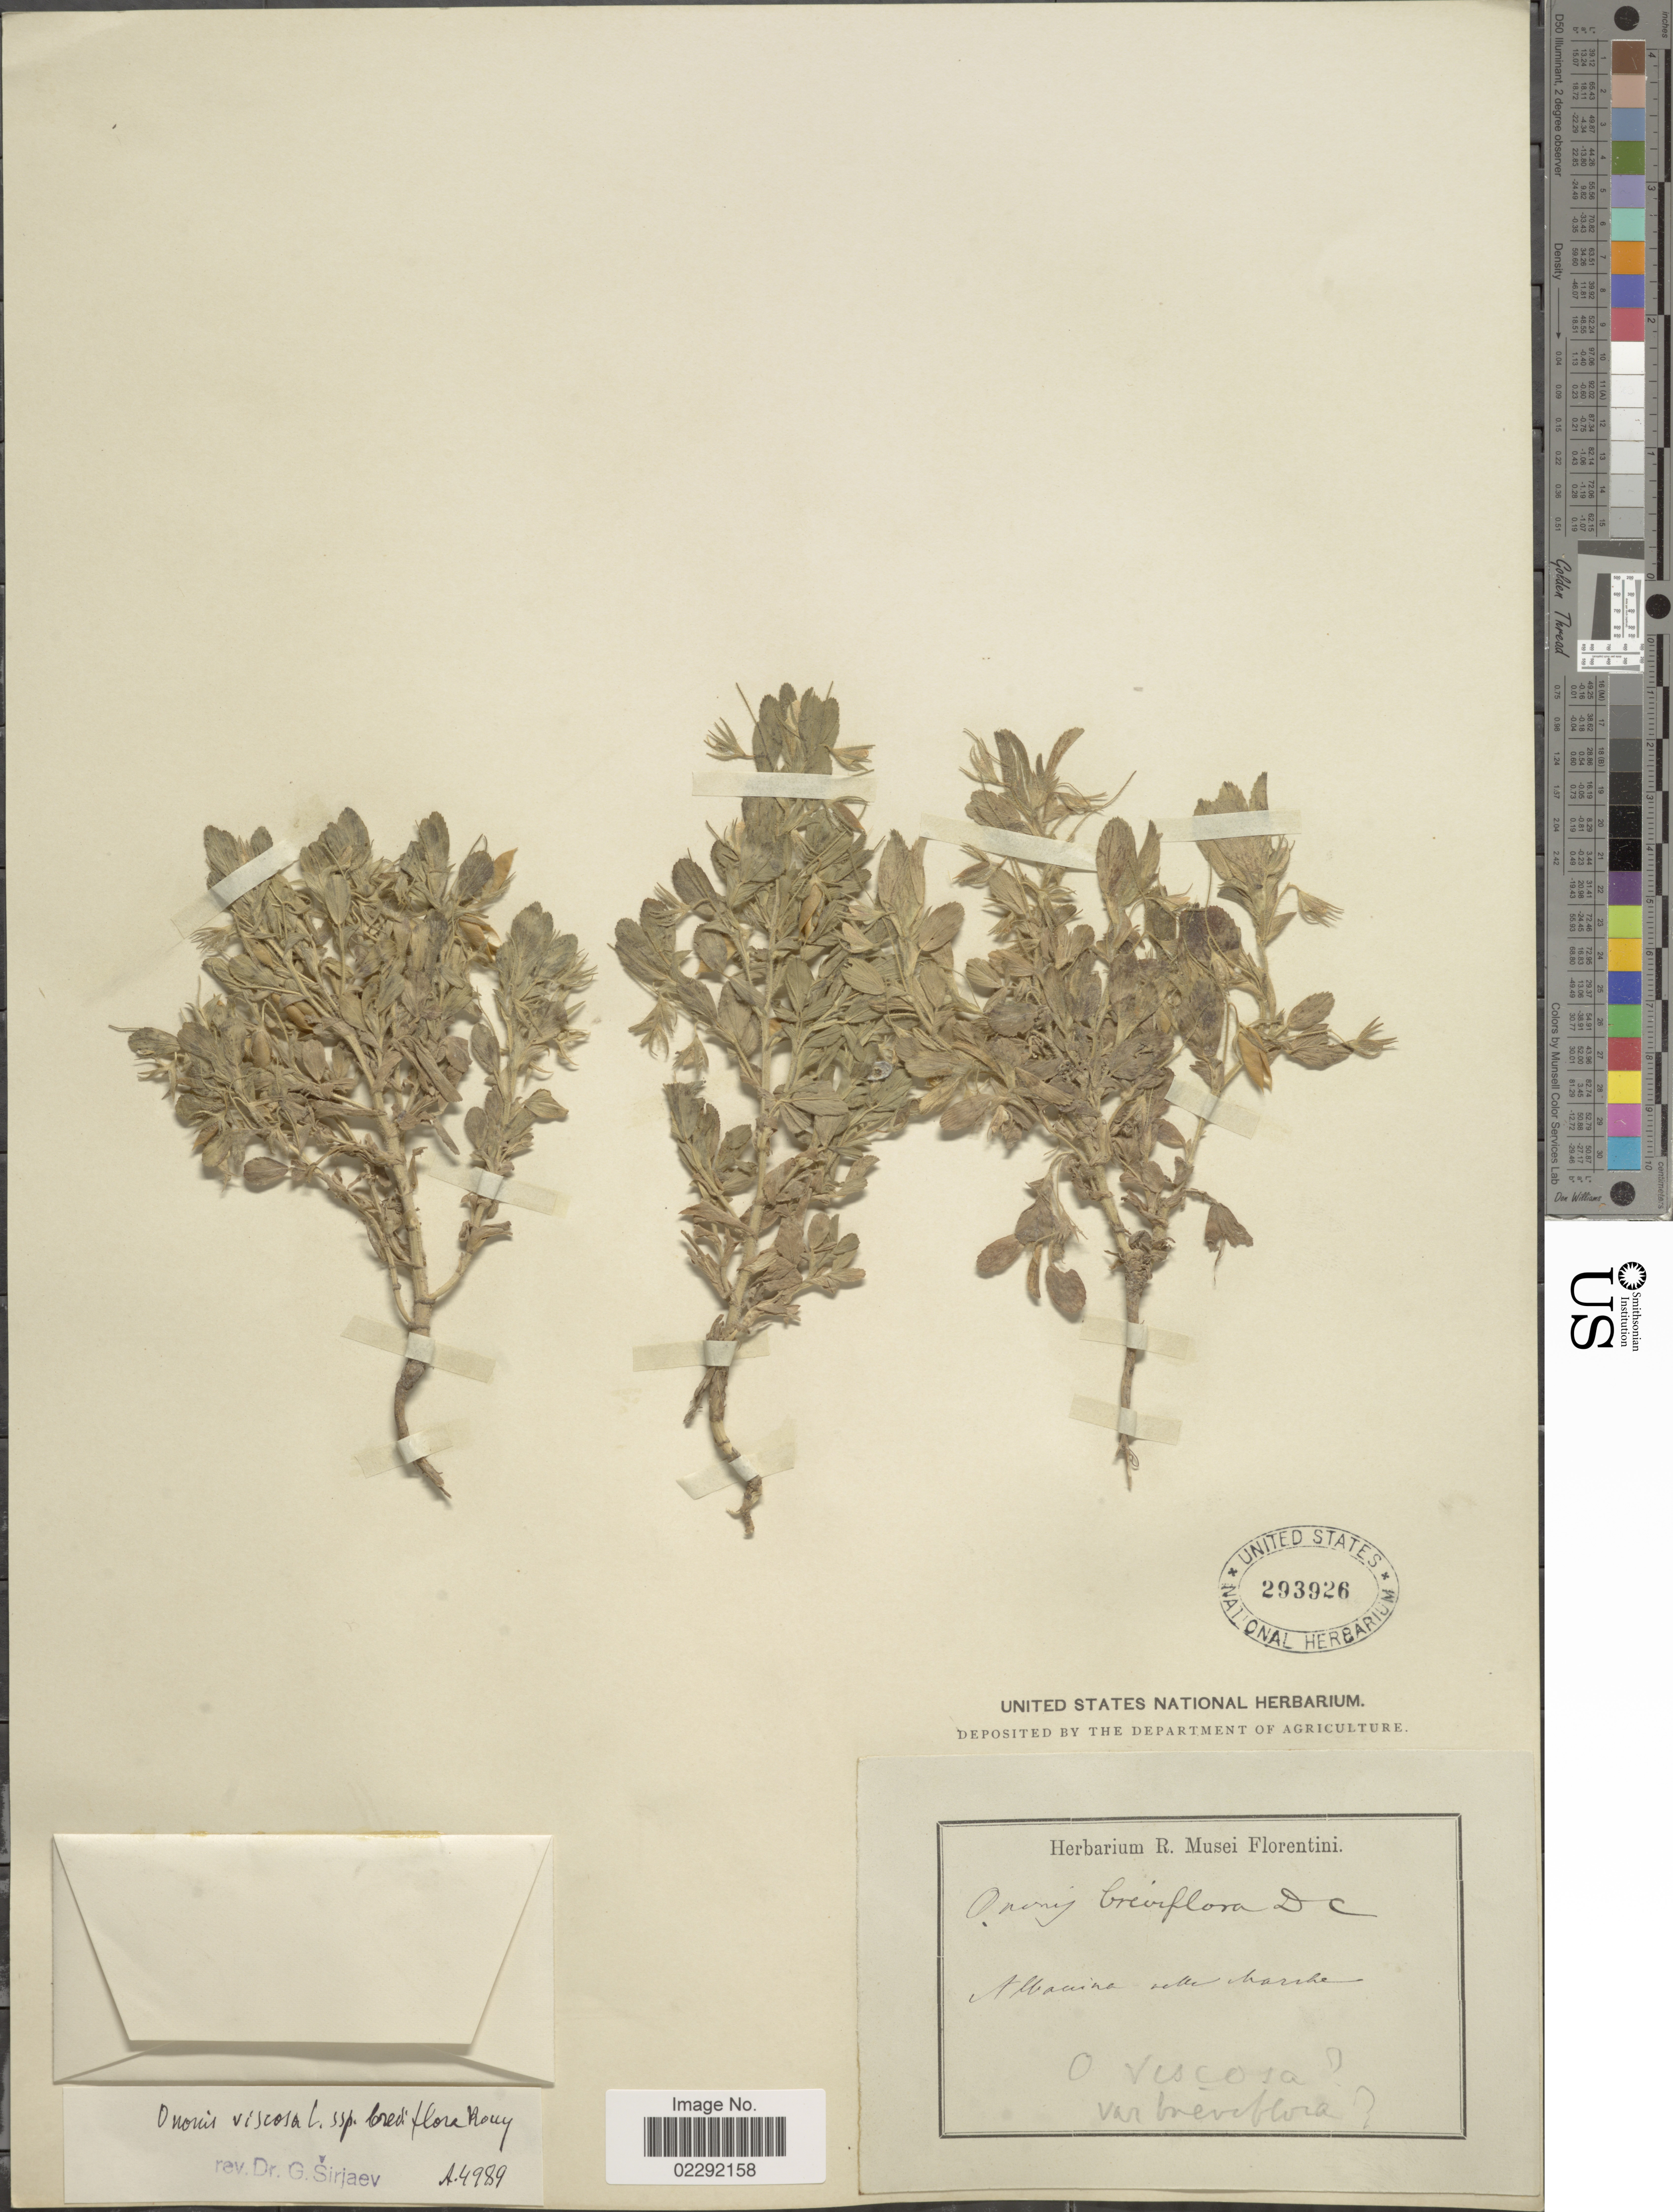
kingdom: Plantae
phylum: Tracheophyta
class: Magnoliopsida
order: Fabales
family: Fabaceae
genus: Ononis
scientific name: Ononis viscosa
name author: L.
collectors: ex herb. I. et R. Musaei Florentini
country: Albania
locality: Albania vette harrhe. [interpreted]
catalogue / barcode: US 293926